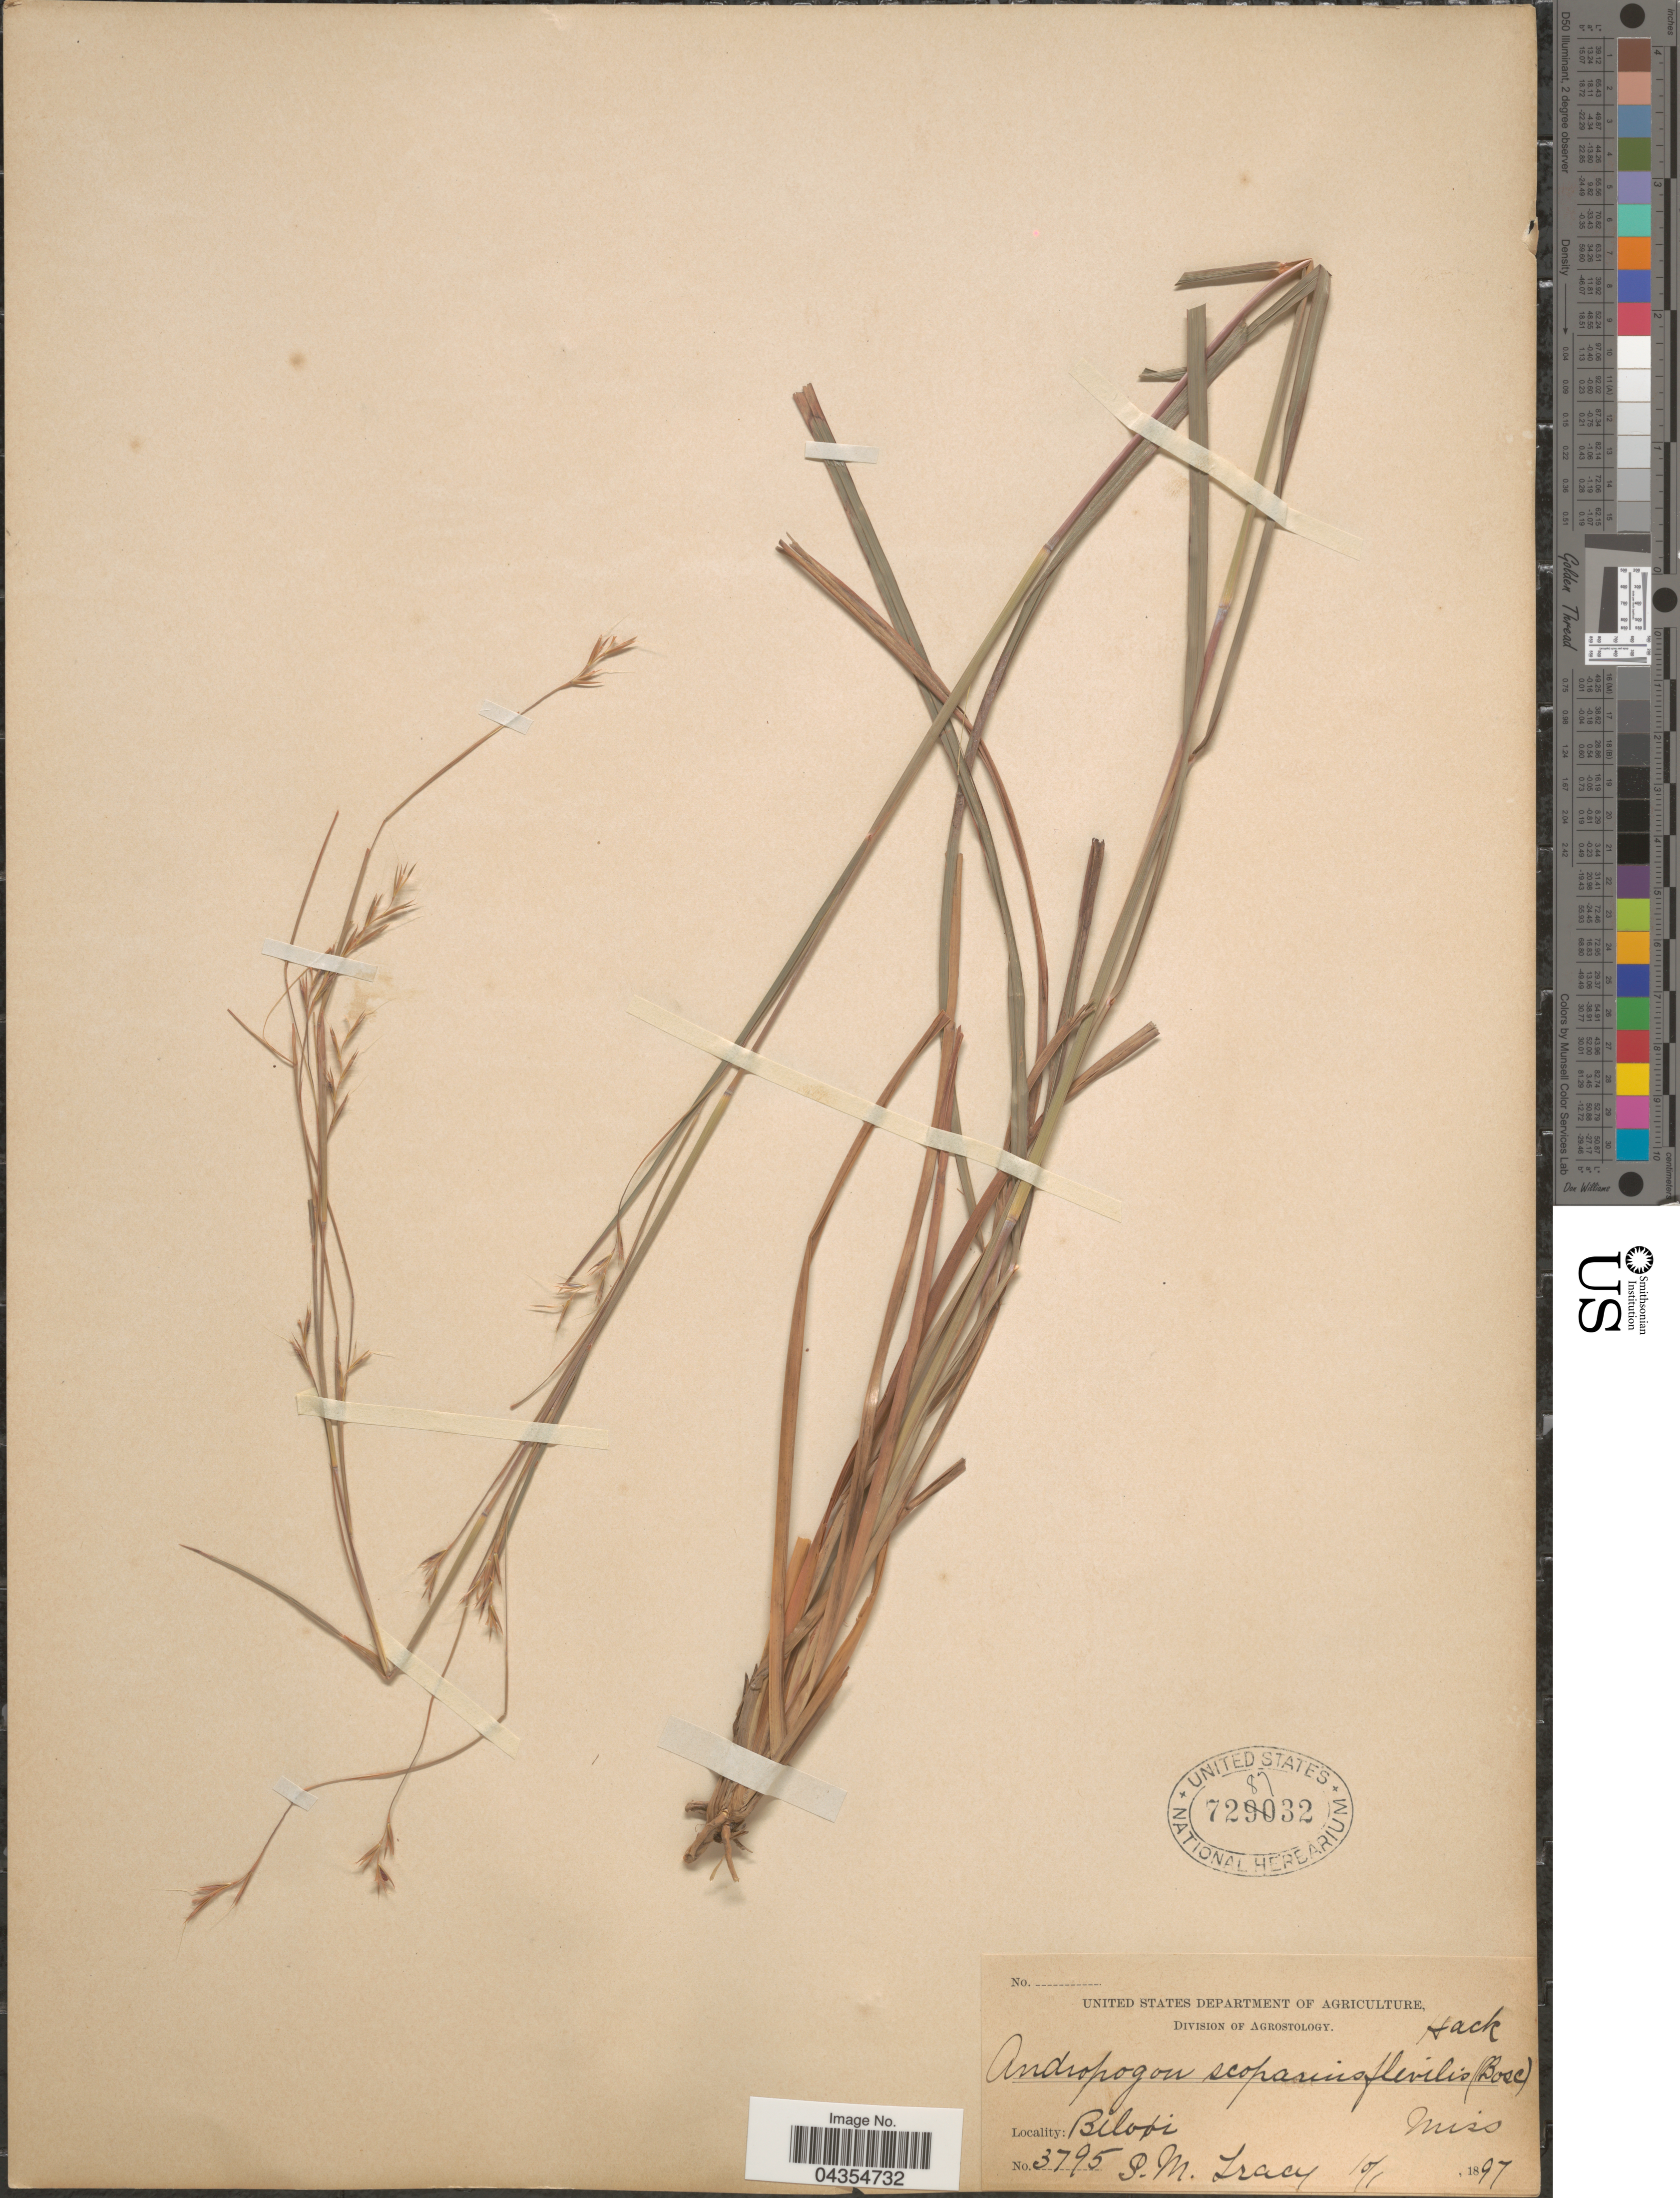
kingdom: Plantae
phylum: Tracheophyta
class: Liliopsida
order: Poales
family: Poaceae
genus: Schizachyrium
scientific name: Schizachyrium sanguineum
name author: (Retz.) Alston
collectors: S. M. Tracy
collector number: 3795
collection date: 1897-10-01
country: United States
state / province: Mississippi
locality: Biloxi.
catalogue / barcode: US 728732